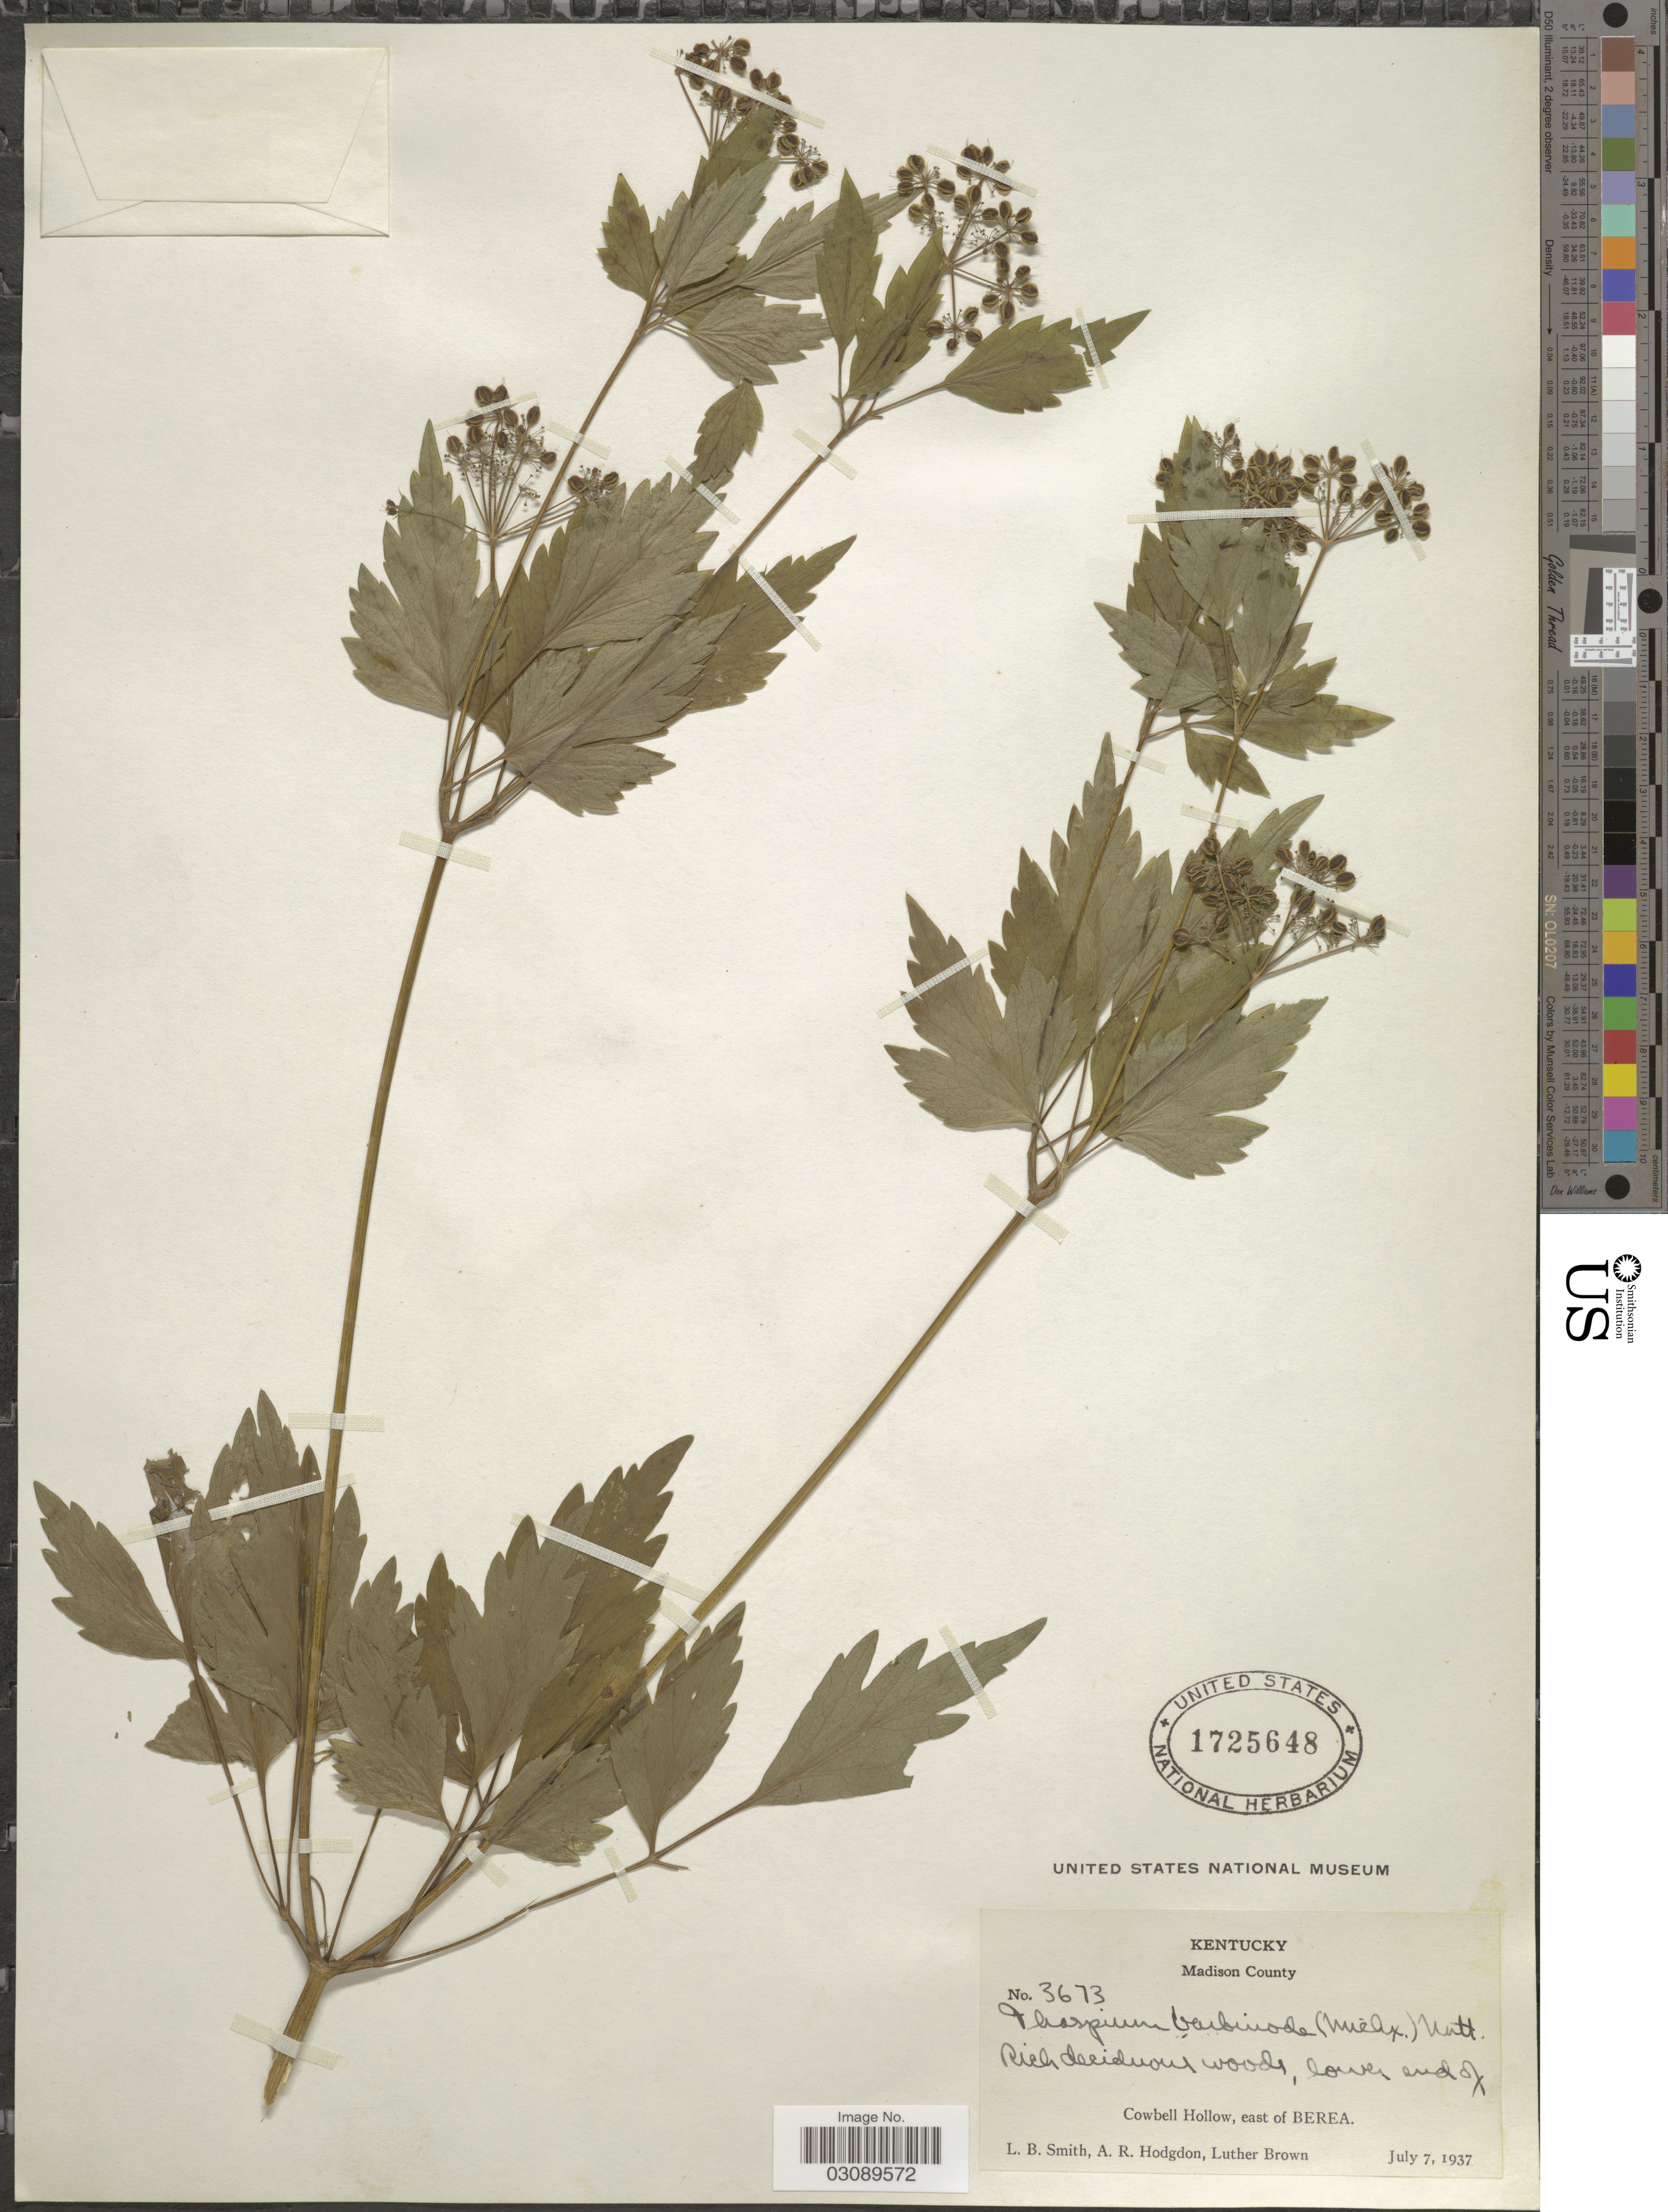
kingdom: Plantae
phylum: Tracheophyta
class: Magnoliopsida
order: Apiales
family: Apiaceae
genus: Thaspium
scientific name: Thaspium barbinode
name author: (Michx.) Nutt.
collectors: L. Smith, A. R. Hodgdon & L. Brown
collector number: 3673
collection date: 1937-07-07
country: United States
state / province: Kentucky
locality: Madison County. Lower end of Cowbell Hollow, east of Berea.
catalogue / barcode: US 1725648